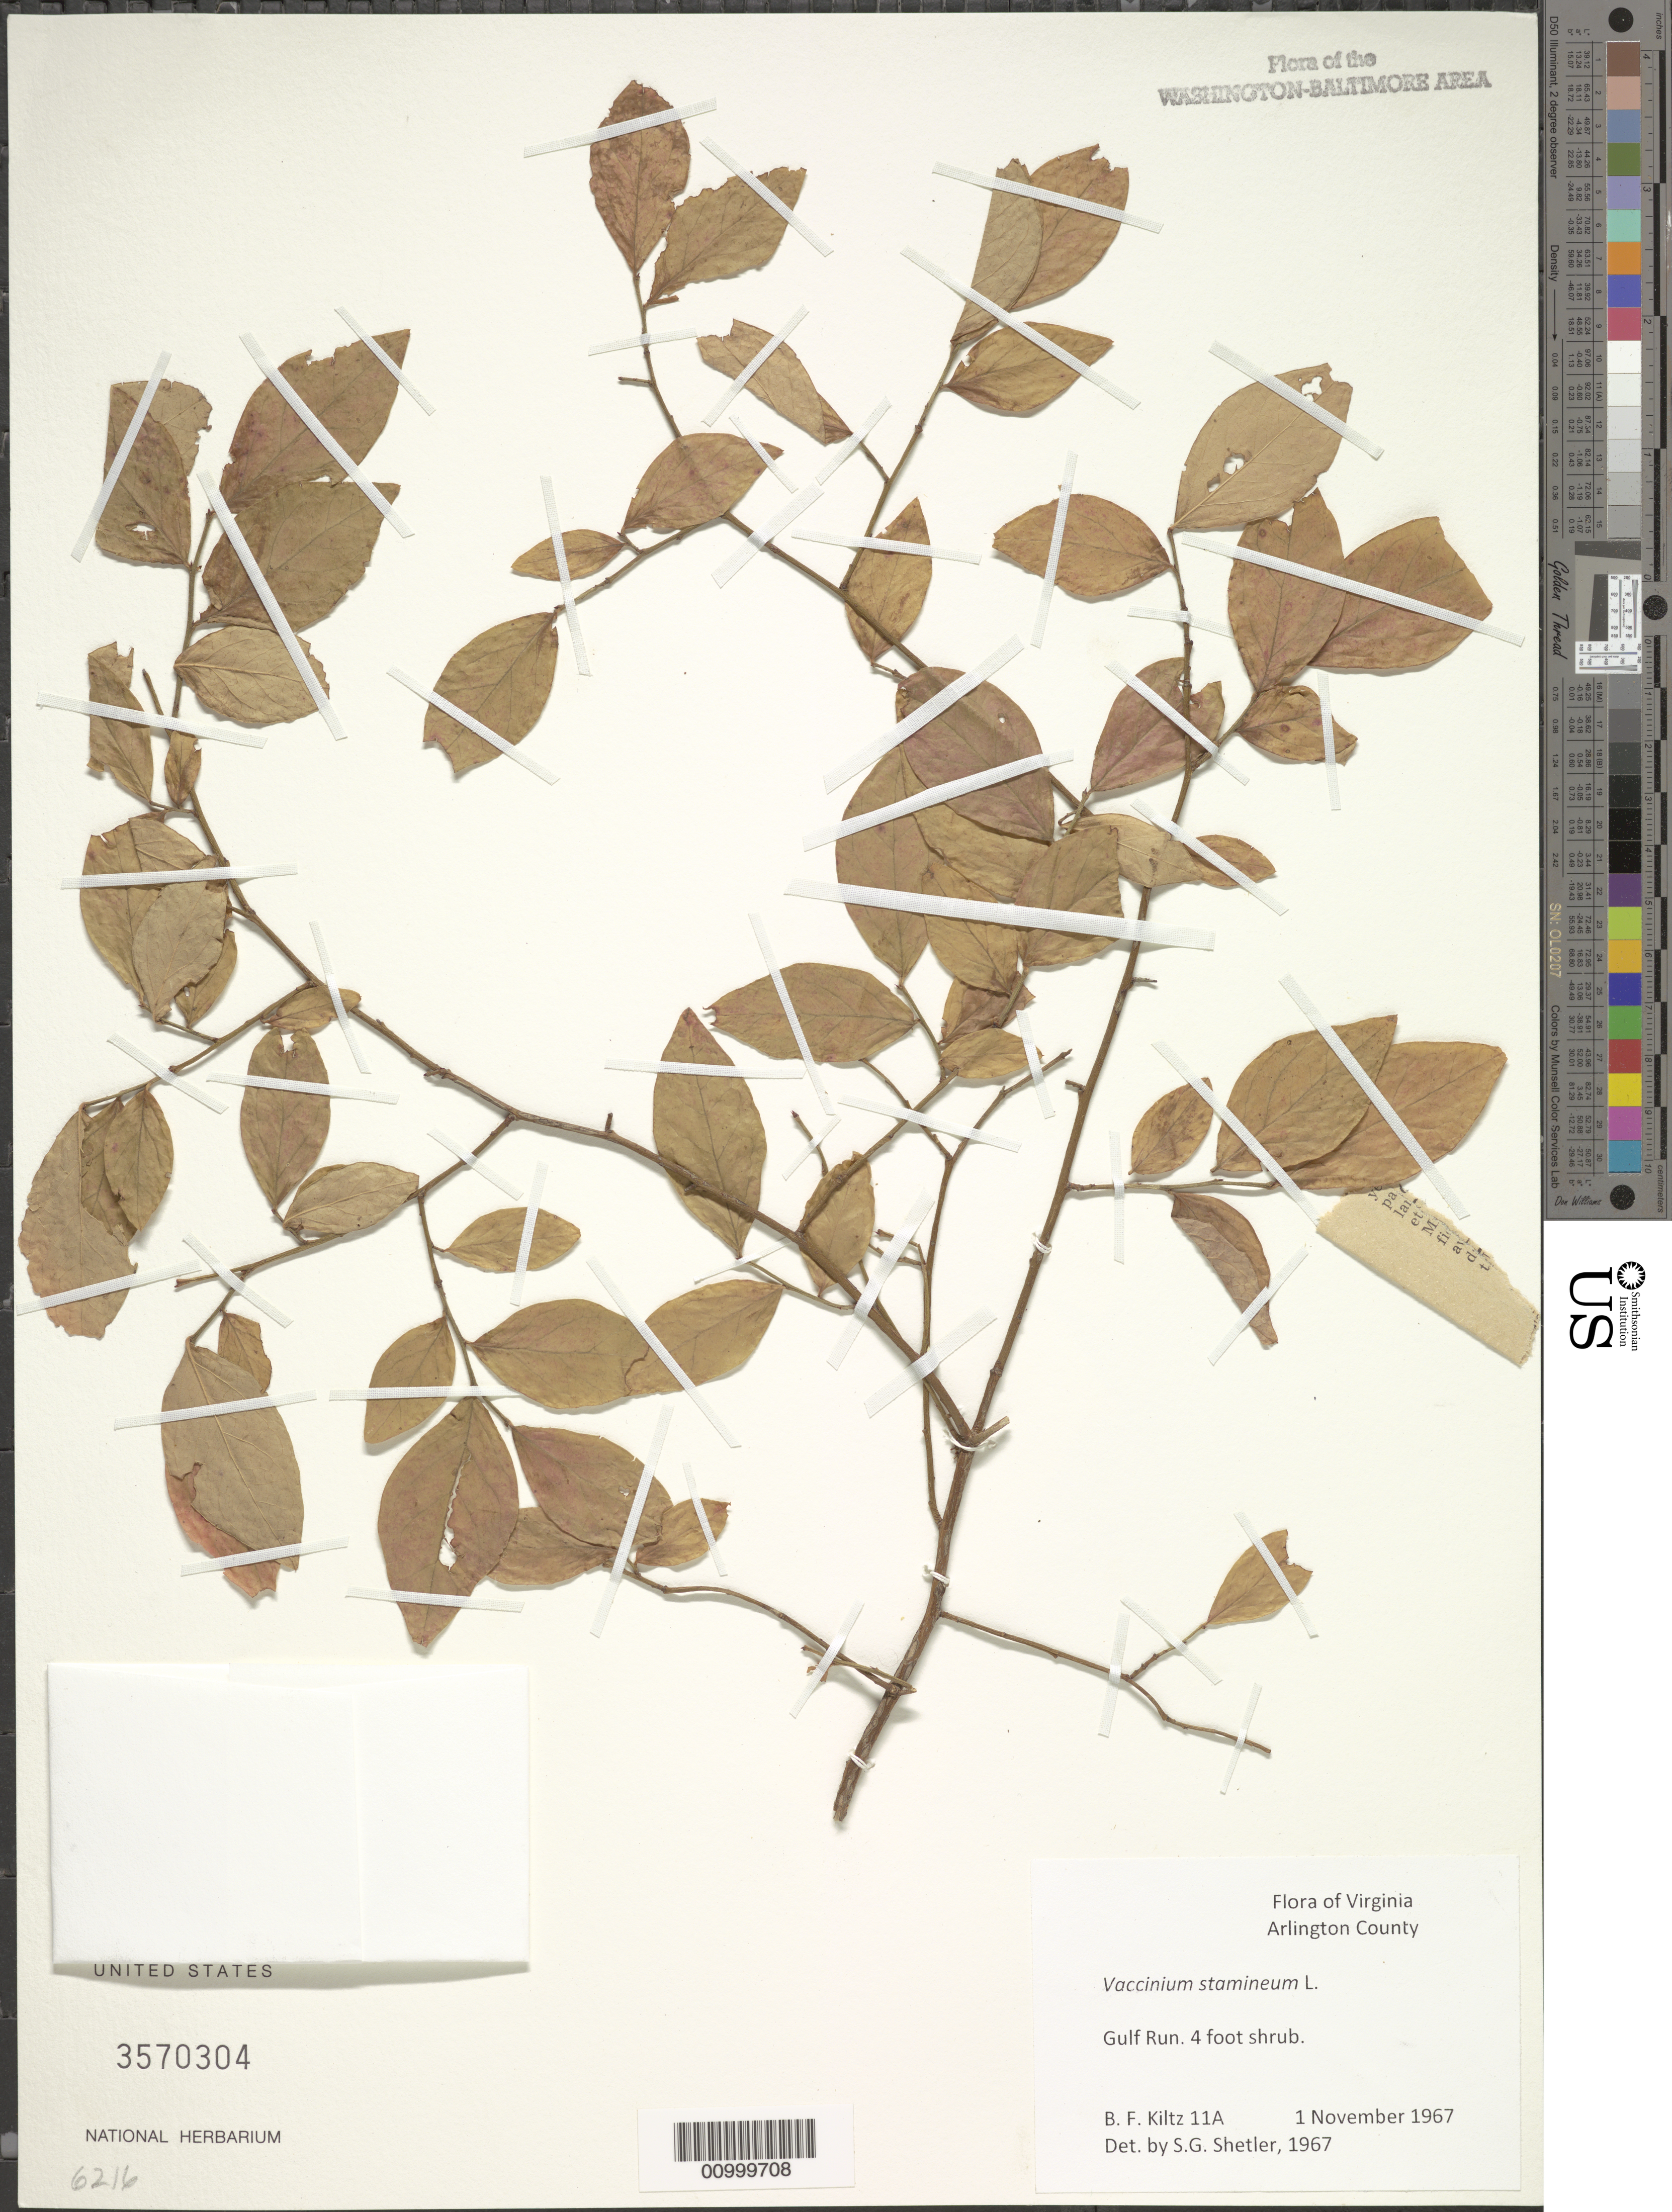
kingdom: Plantae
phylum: Tracheophyta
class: Magnoliopsida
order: Ericales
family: Ericaceae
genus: Vaccinium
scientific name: Vaccinium stamineum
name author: L.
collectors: B. Kiltz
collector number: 11A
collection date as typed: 1 November 1967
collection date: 1967-11-01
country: United States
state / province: Virginia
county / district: Arlington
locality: Gulf Run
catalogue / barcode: US 3570304